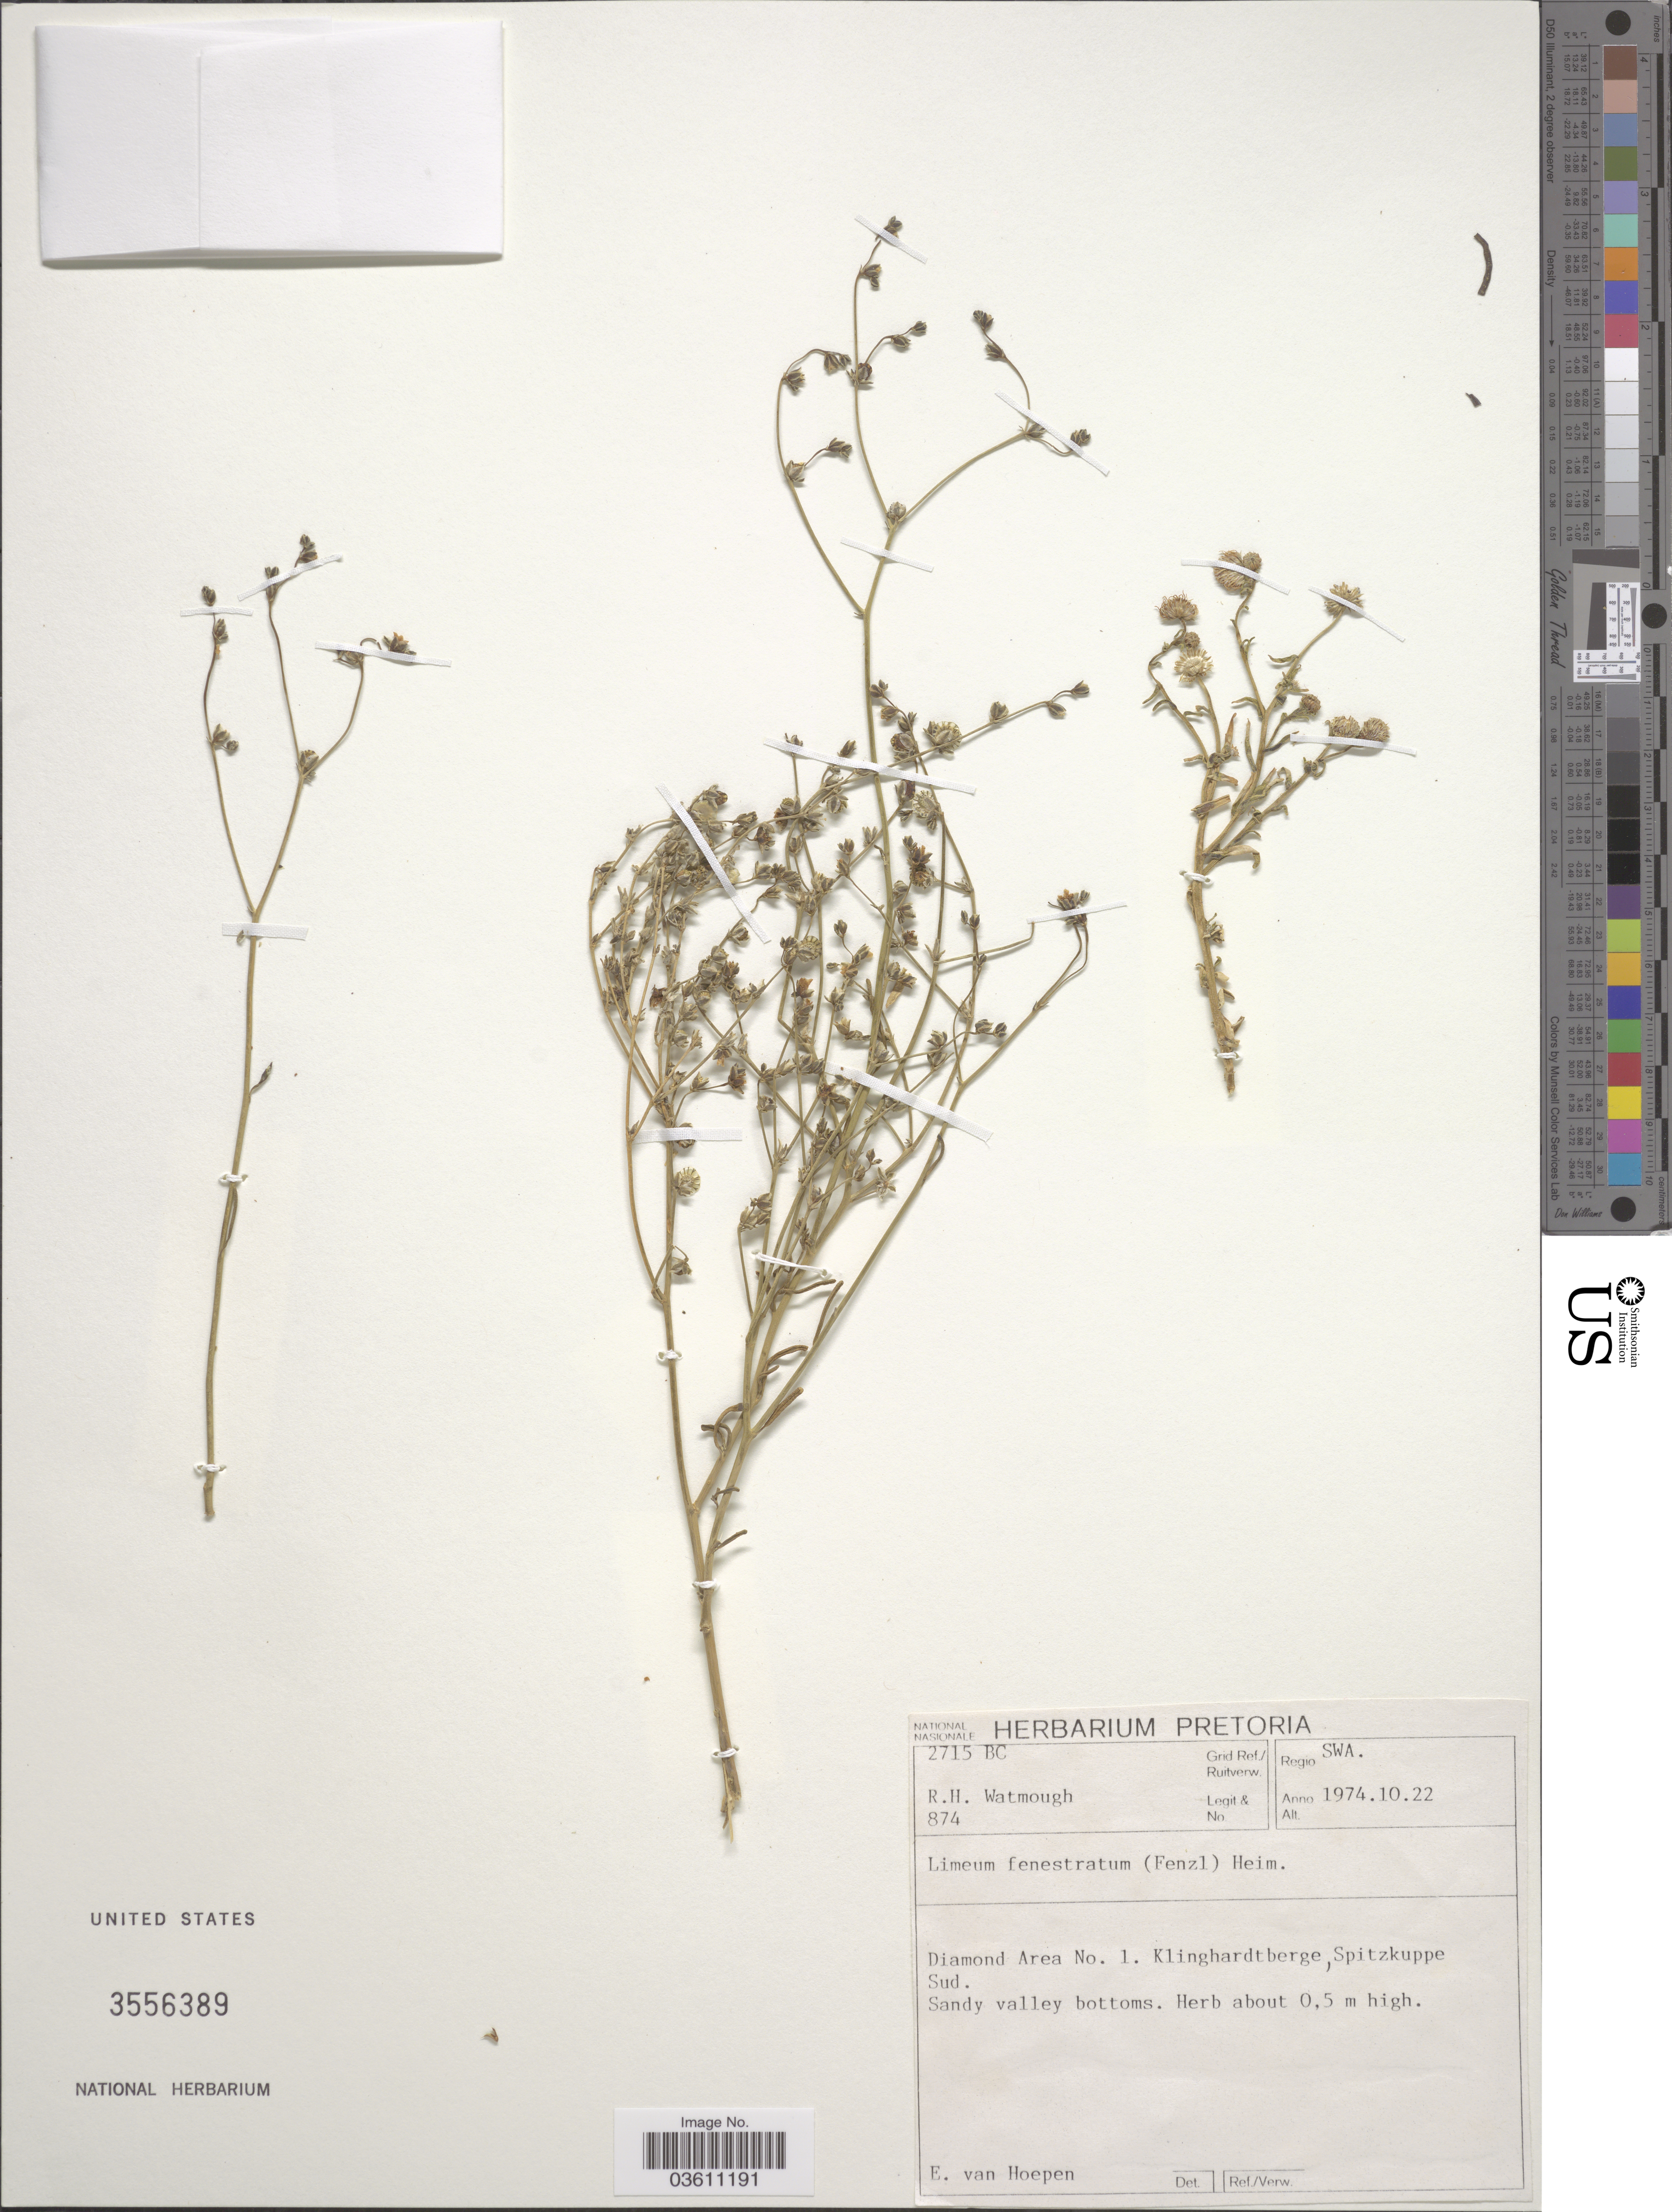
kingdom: Plantae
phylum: Tracheophyta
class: Magnoliopsida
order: Caryophyllales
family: Limeaceae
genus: Limeum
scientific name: Limeum fenestratum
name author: (Fenzl) Heimerl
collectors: R. Watmough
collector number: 874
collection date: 1974-10-22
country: Namibia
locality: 2715 BC Grid Ref./ Ruitverw. Regio SWA. Diamond Area No. 1. Klinghardtberge, Spitzkuppe Sud.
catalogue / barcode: US 3556389